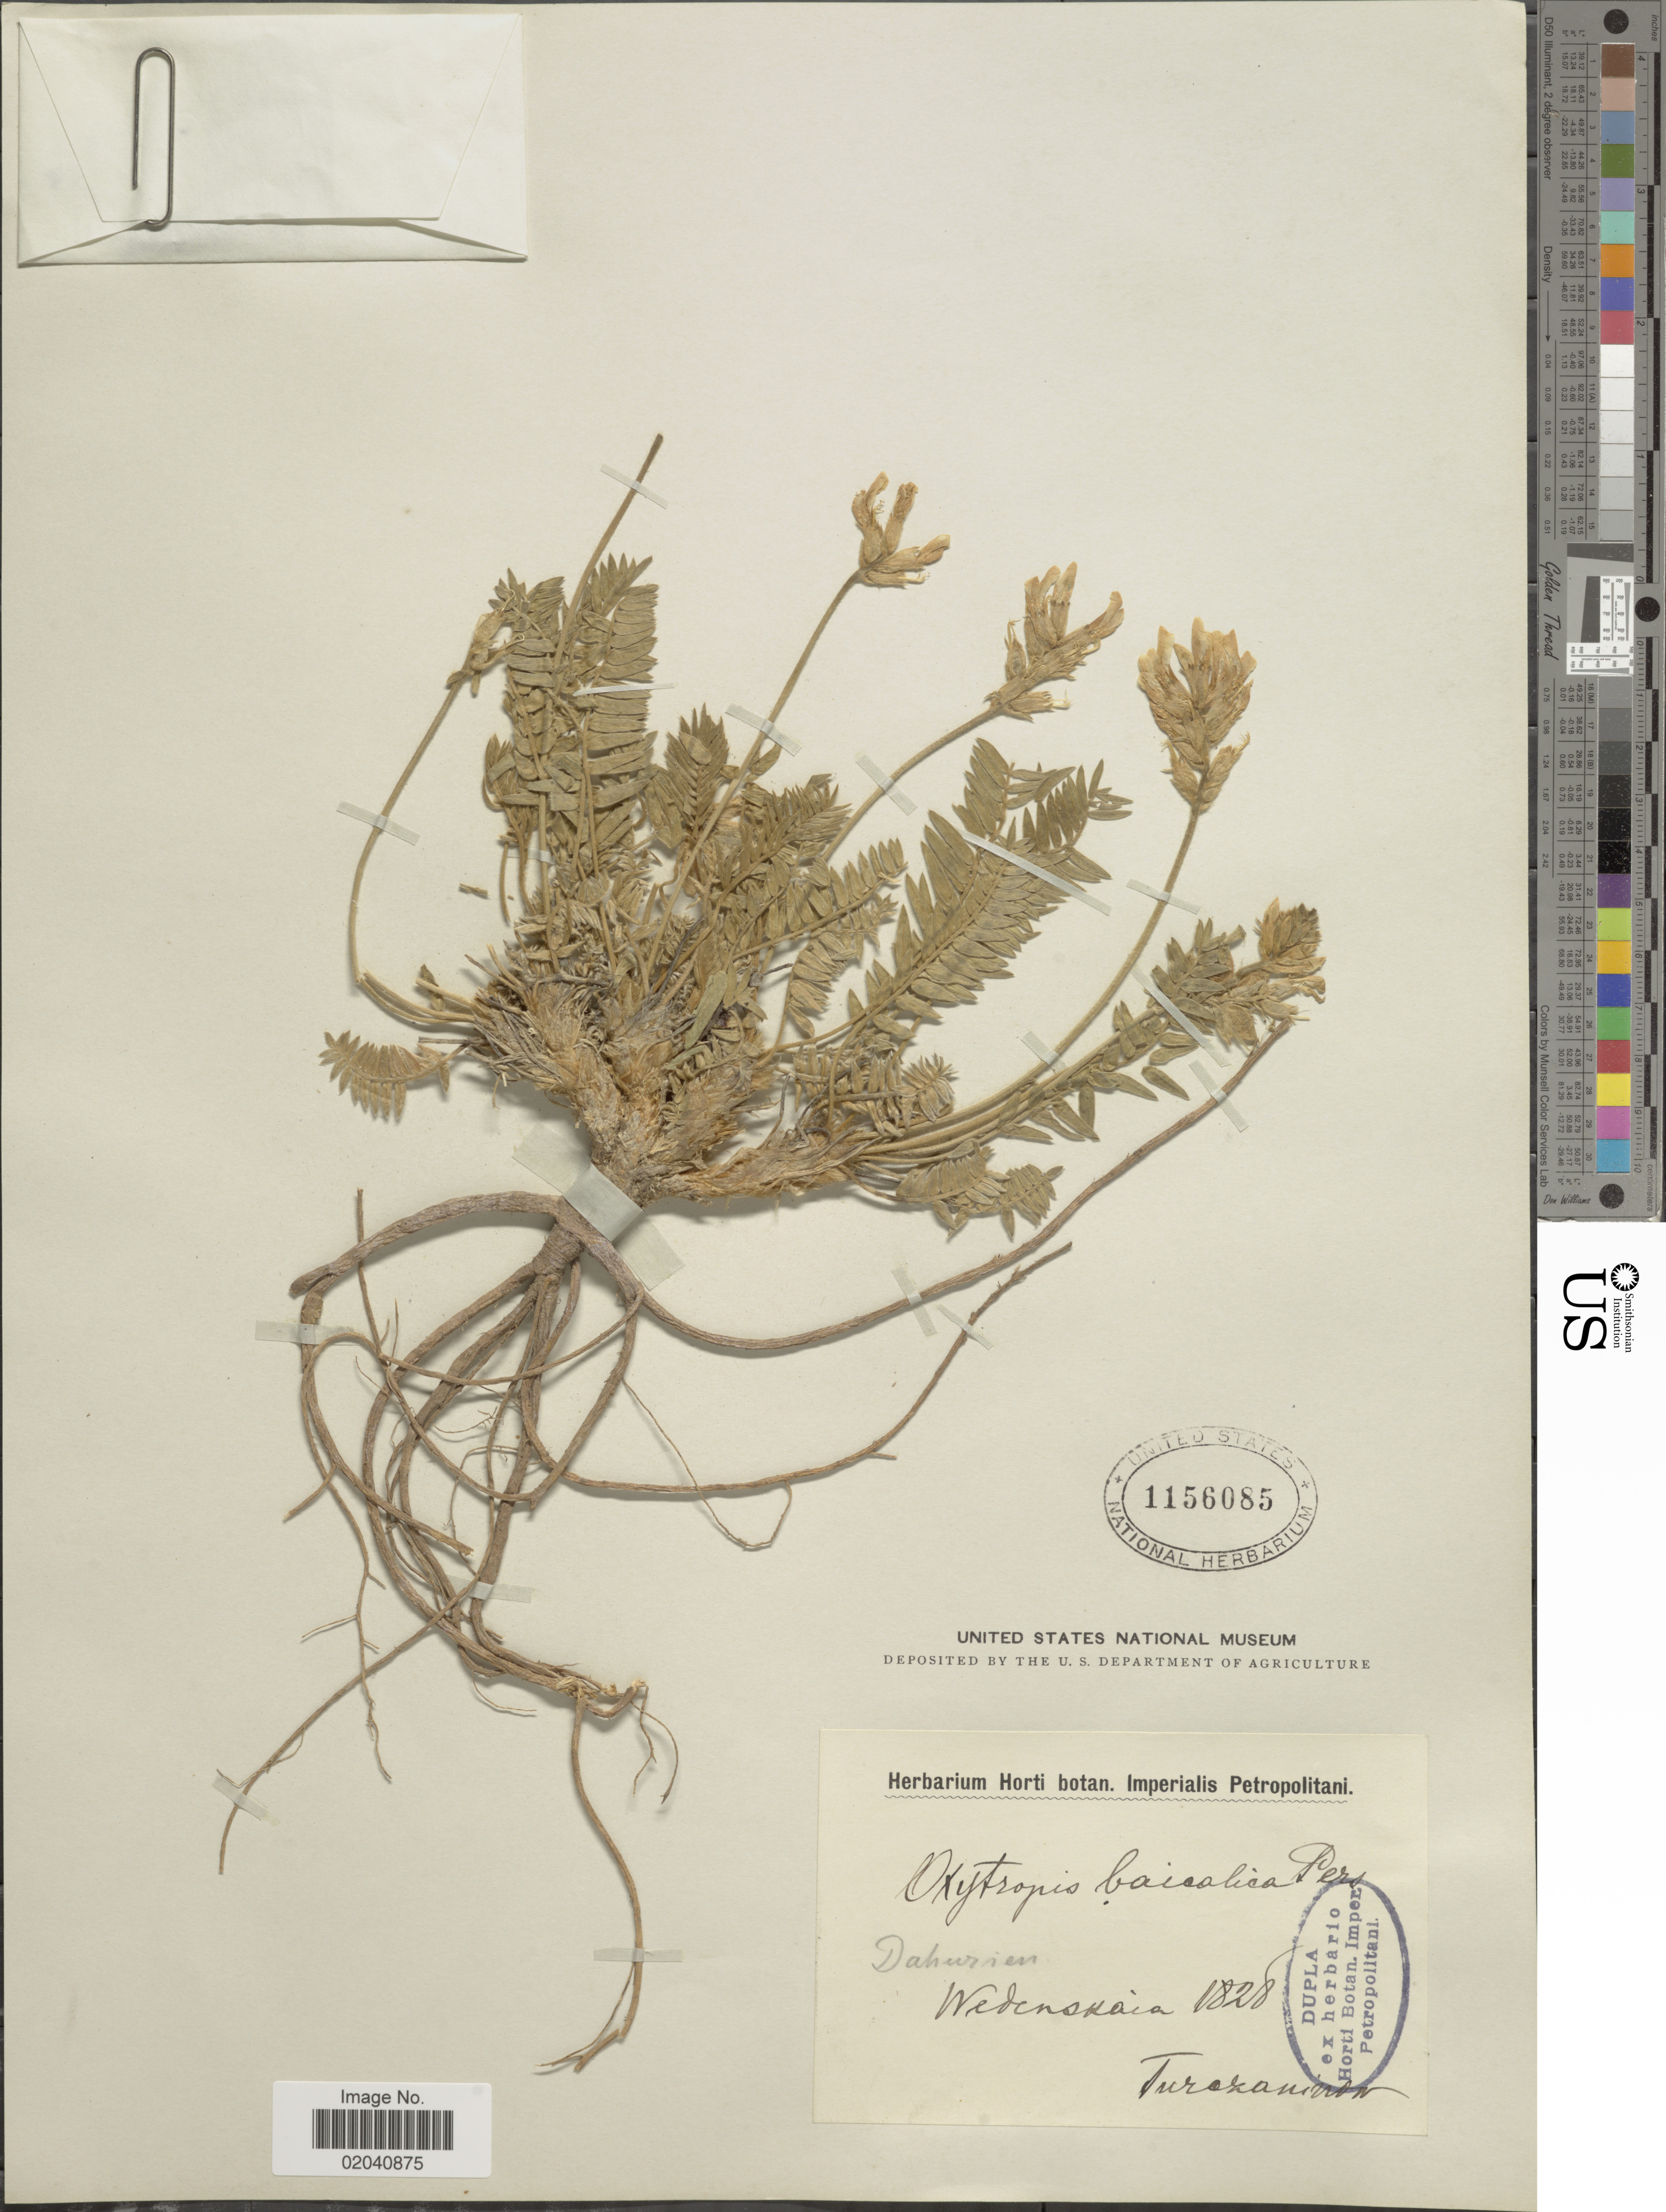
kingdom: Plantae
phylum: Tracheophyta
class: Magnoliopsida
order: Fabales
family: Fabaceae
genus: Oxytropis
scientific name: Oxytropis baicalia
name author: (Pall.) Pers.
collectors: Turczaninow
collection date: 1828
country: Russian Federation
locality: Dahurien, Wedenskaia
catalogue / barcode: US 1156085